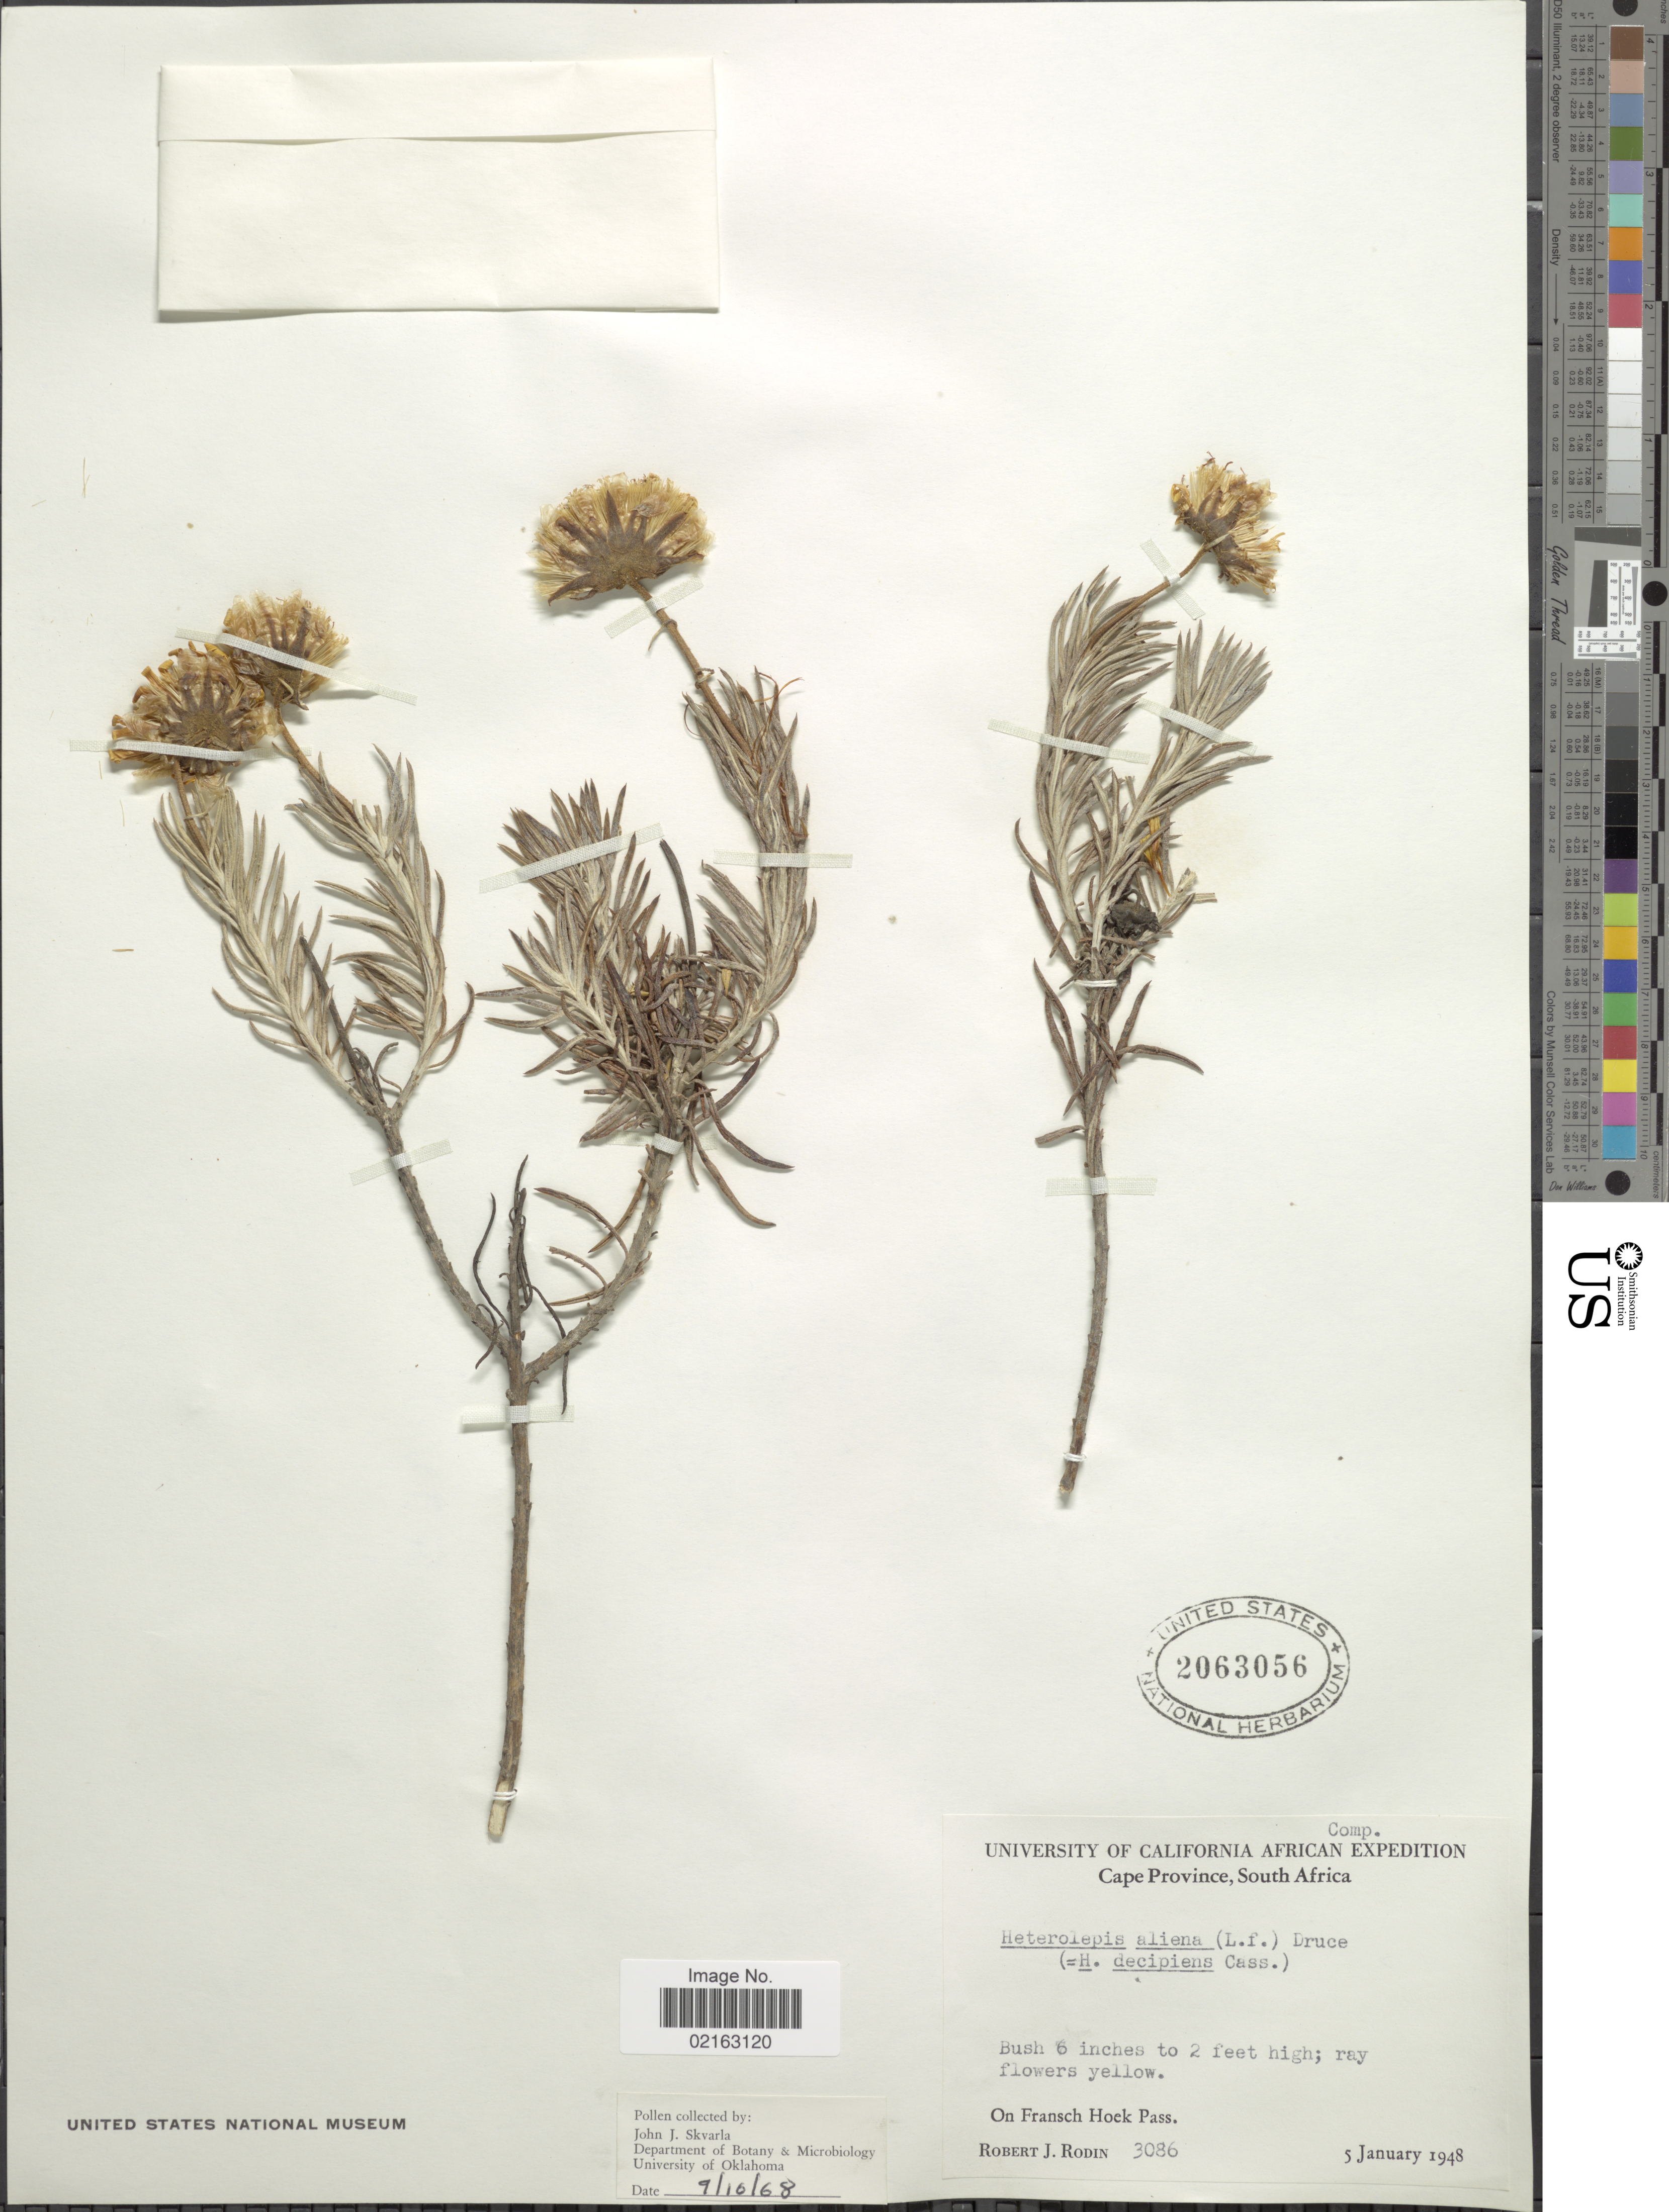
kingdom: Plantae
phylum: Tracheophyta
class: Magnoliopsida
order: Asterales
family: Asteraceae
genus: Heterolepis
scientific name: Heterolepis aliena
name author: (L. f.) Druce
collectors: R. J. Rodin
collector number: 3086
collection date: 1948-01-05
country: South Africa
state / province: Western Cape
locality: Cape Province, South Africa. On Fransch Hoek Pass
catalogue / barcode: US 2063056